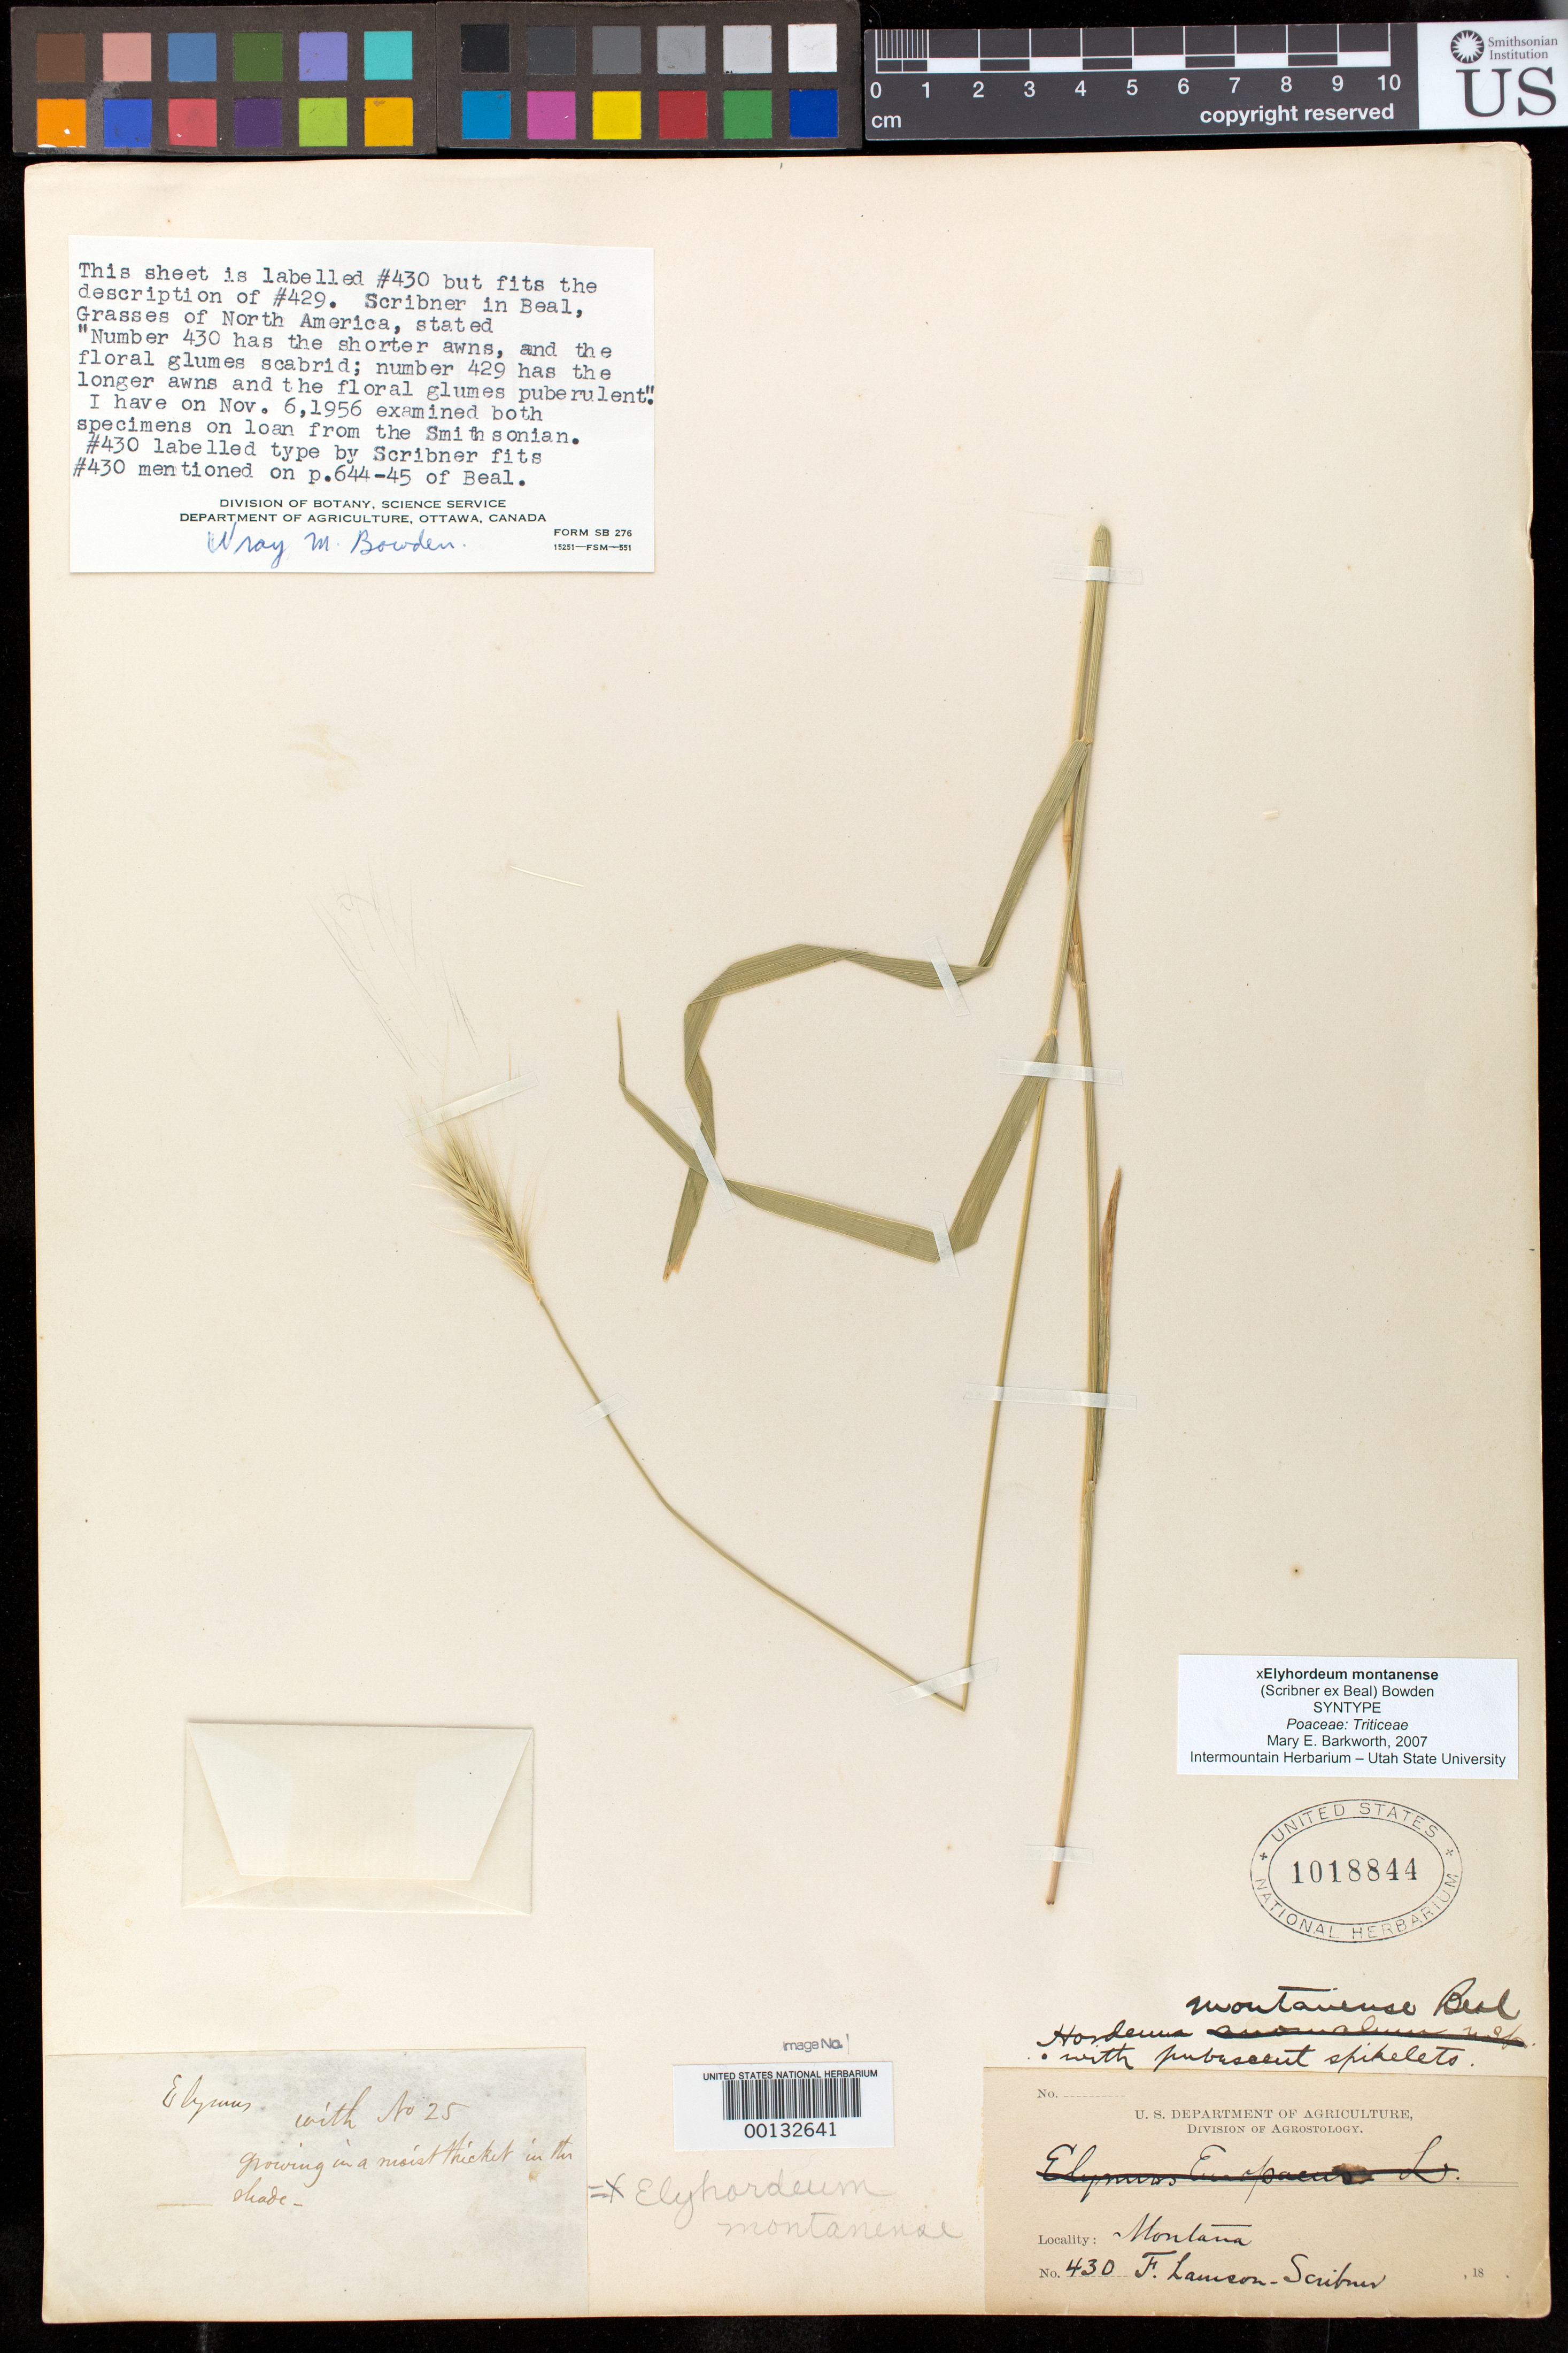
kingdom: Plantae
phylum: Tracheophyta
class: Liliopsida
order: Poales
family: Poaceae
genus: Hordeum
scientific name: Hordeum montanense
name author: Scribn. ex W.J. Beal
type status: Syntype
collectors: F. L. Scribner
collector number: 430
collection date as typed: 03 Aug 1883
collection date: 1883-08-03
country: United States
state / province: Montana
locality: Hound Creek; near head of Jan Coulie or Tiger Battle.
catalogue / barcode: US 1018844